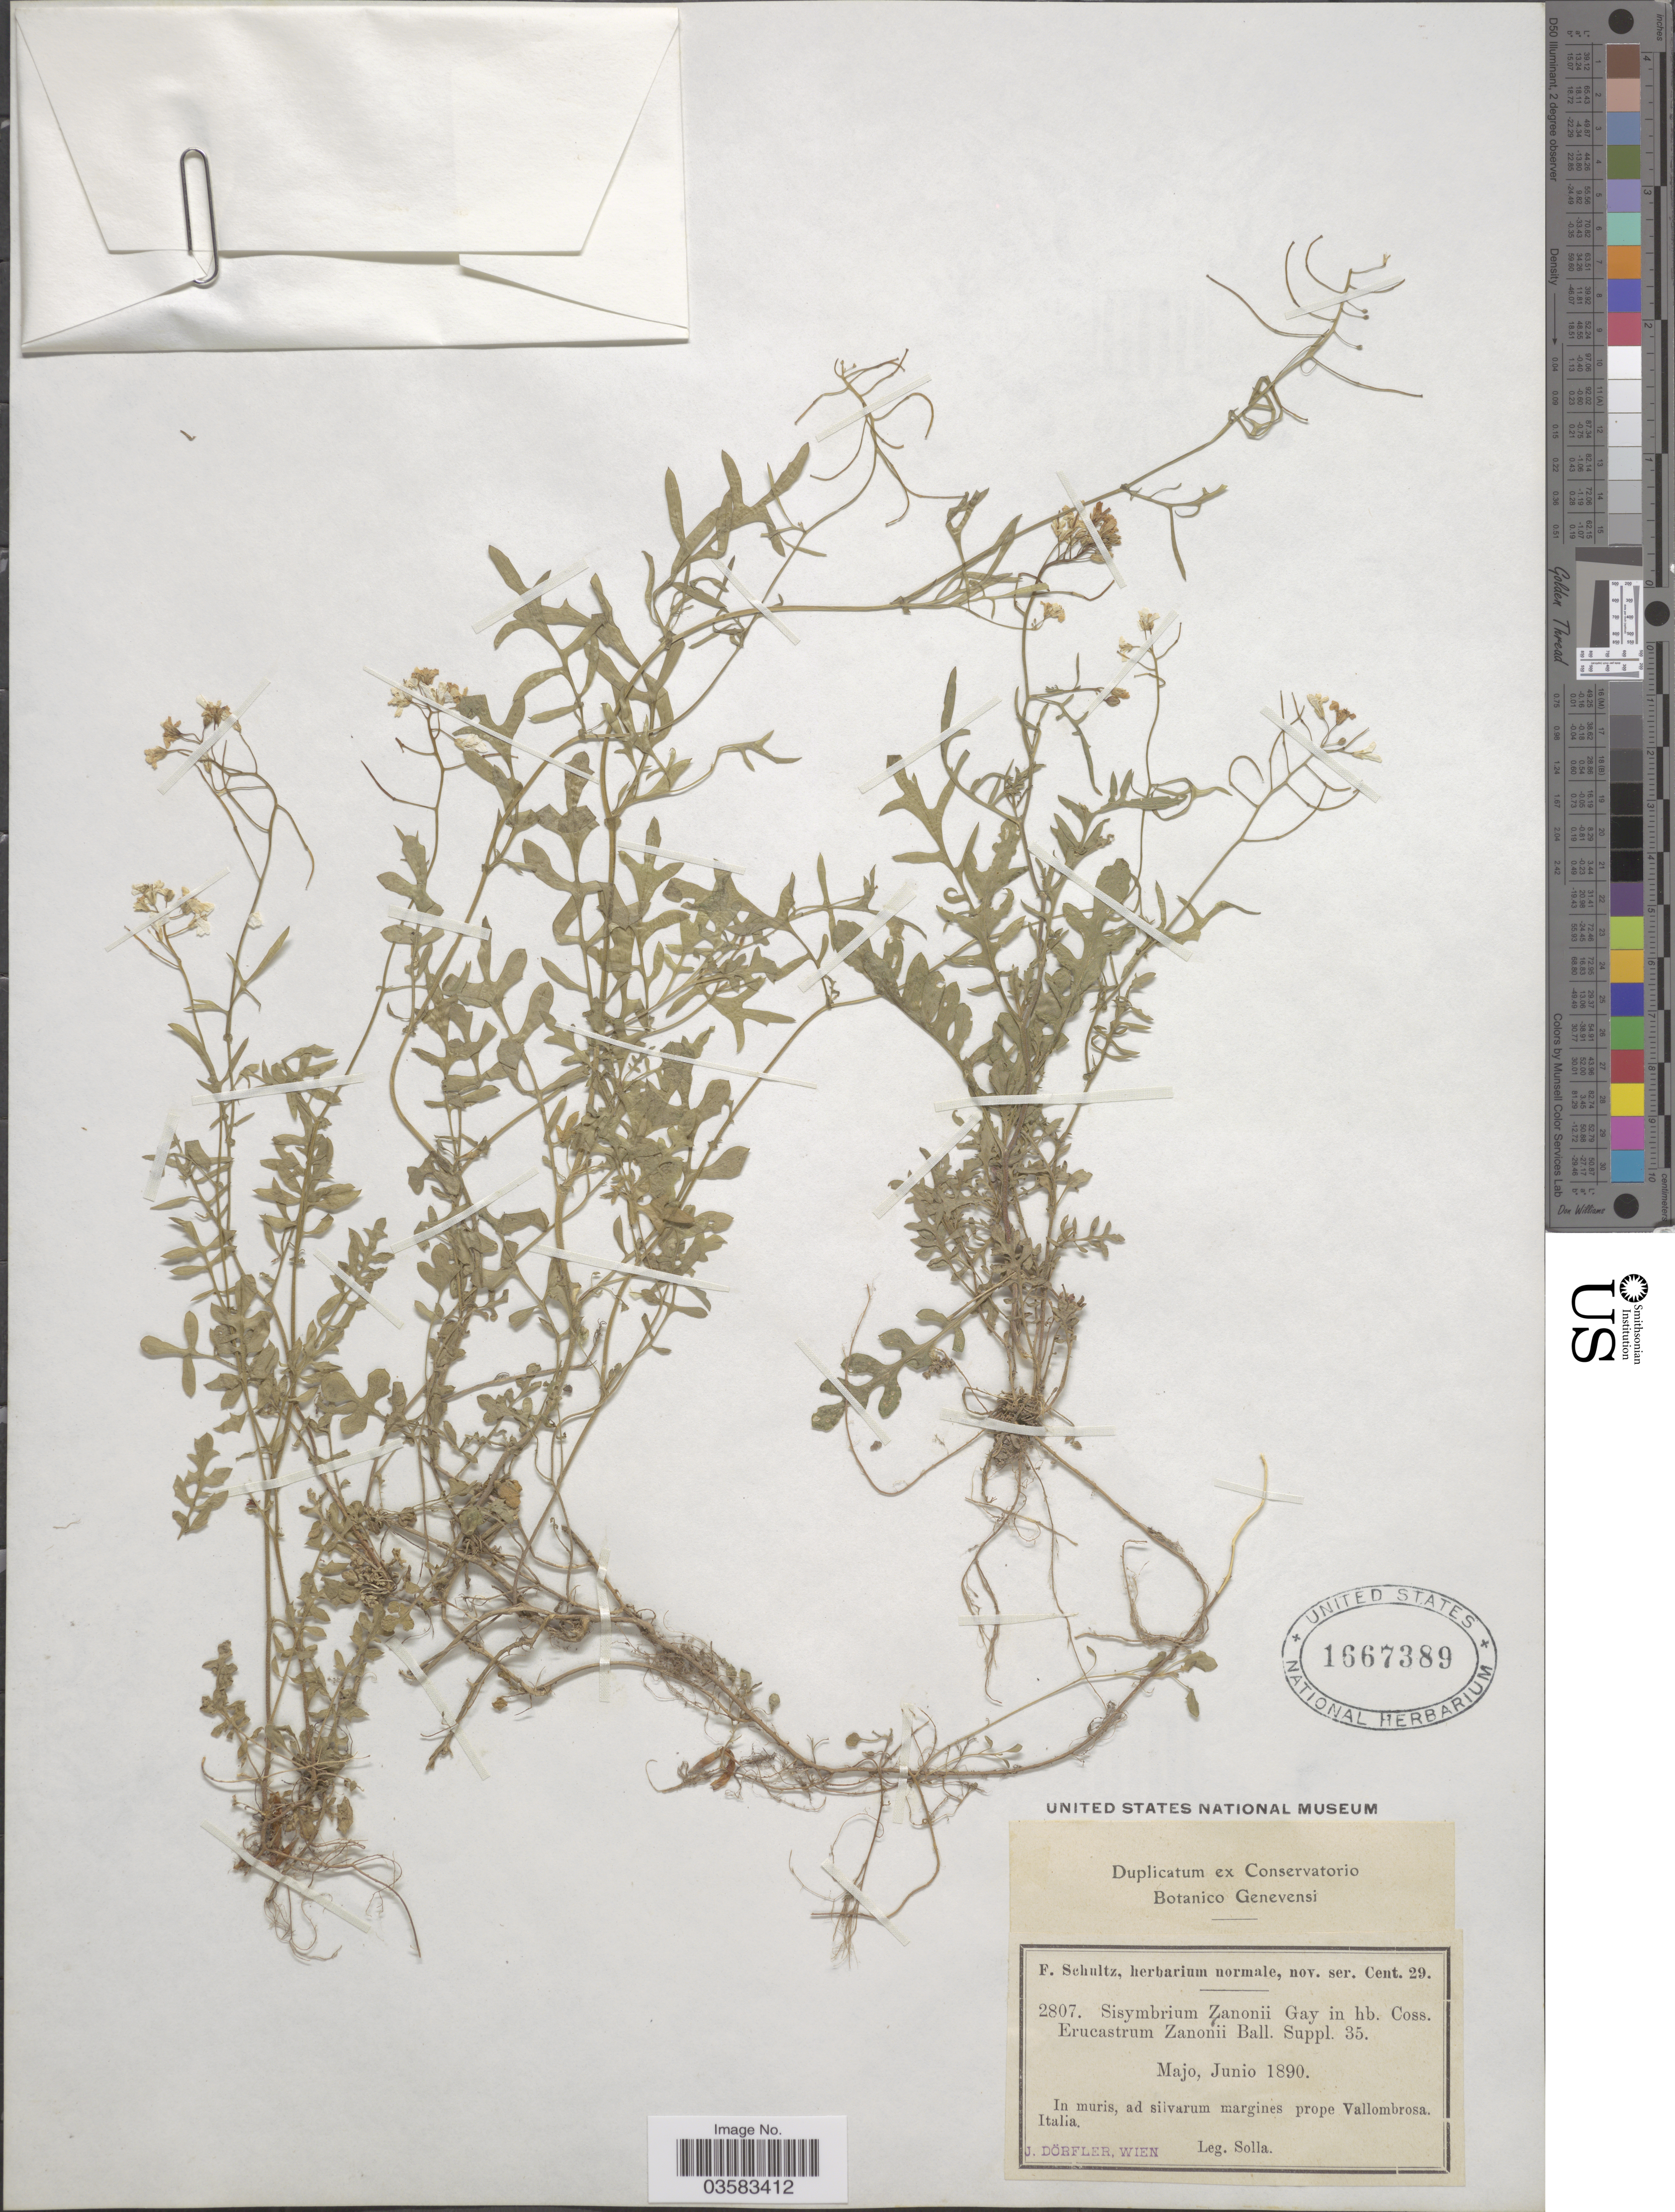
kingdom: Plantae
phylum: Tracheophyta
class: Magnoliopsida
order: Brassicales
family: Brassicaceae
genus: Sisymbrium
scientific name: Sisymbrium zanonii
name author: J. Gay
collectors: Solla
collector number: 2807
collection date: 1890-05/1890-06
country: Italy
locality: In muris, ad silvarum margines prope Vallombrosa.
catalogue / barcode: US 1667389